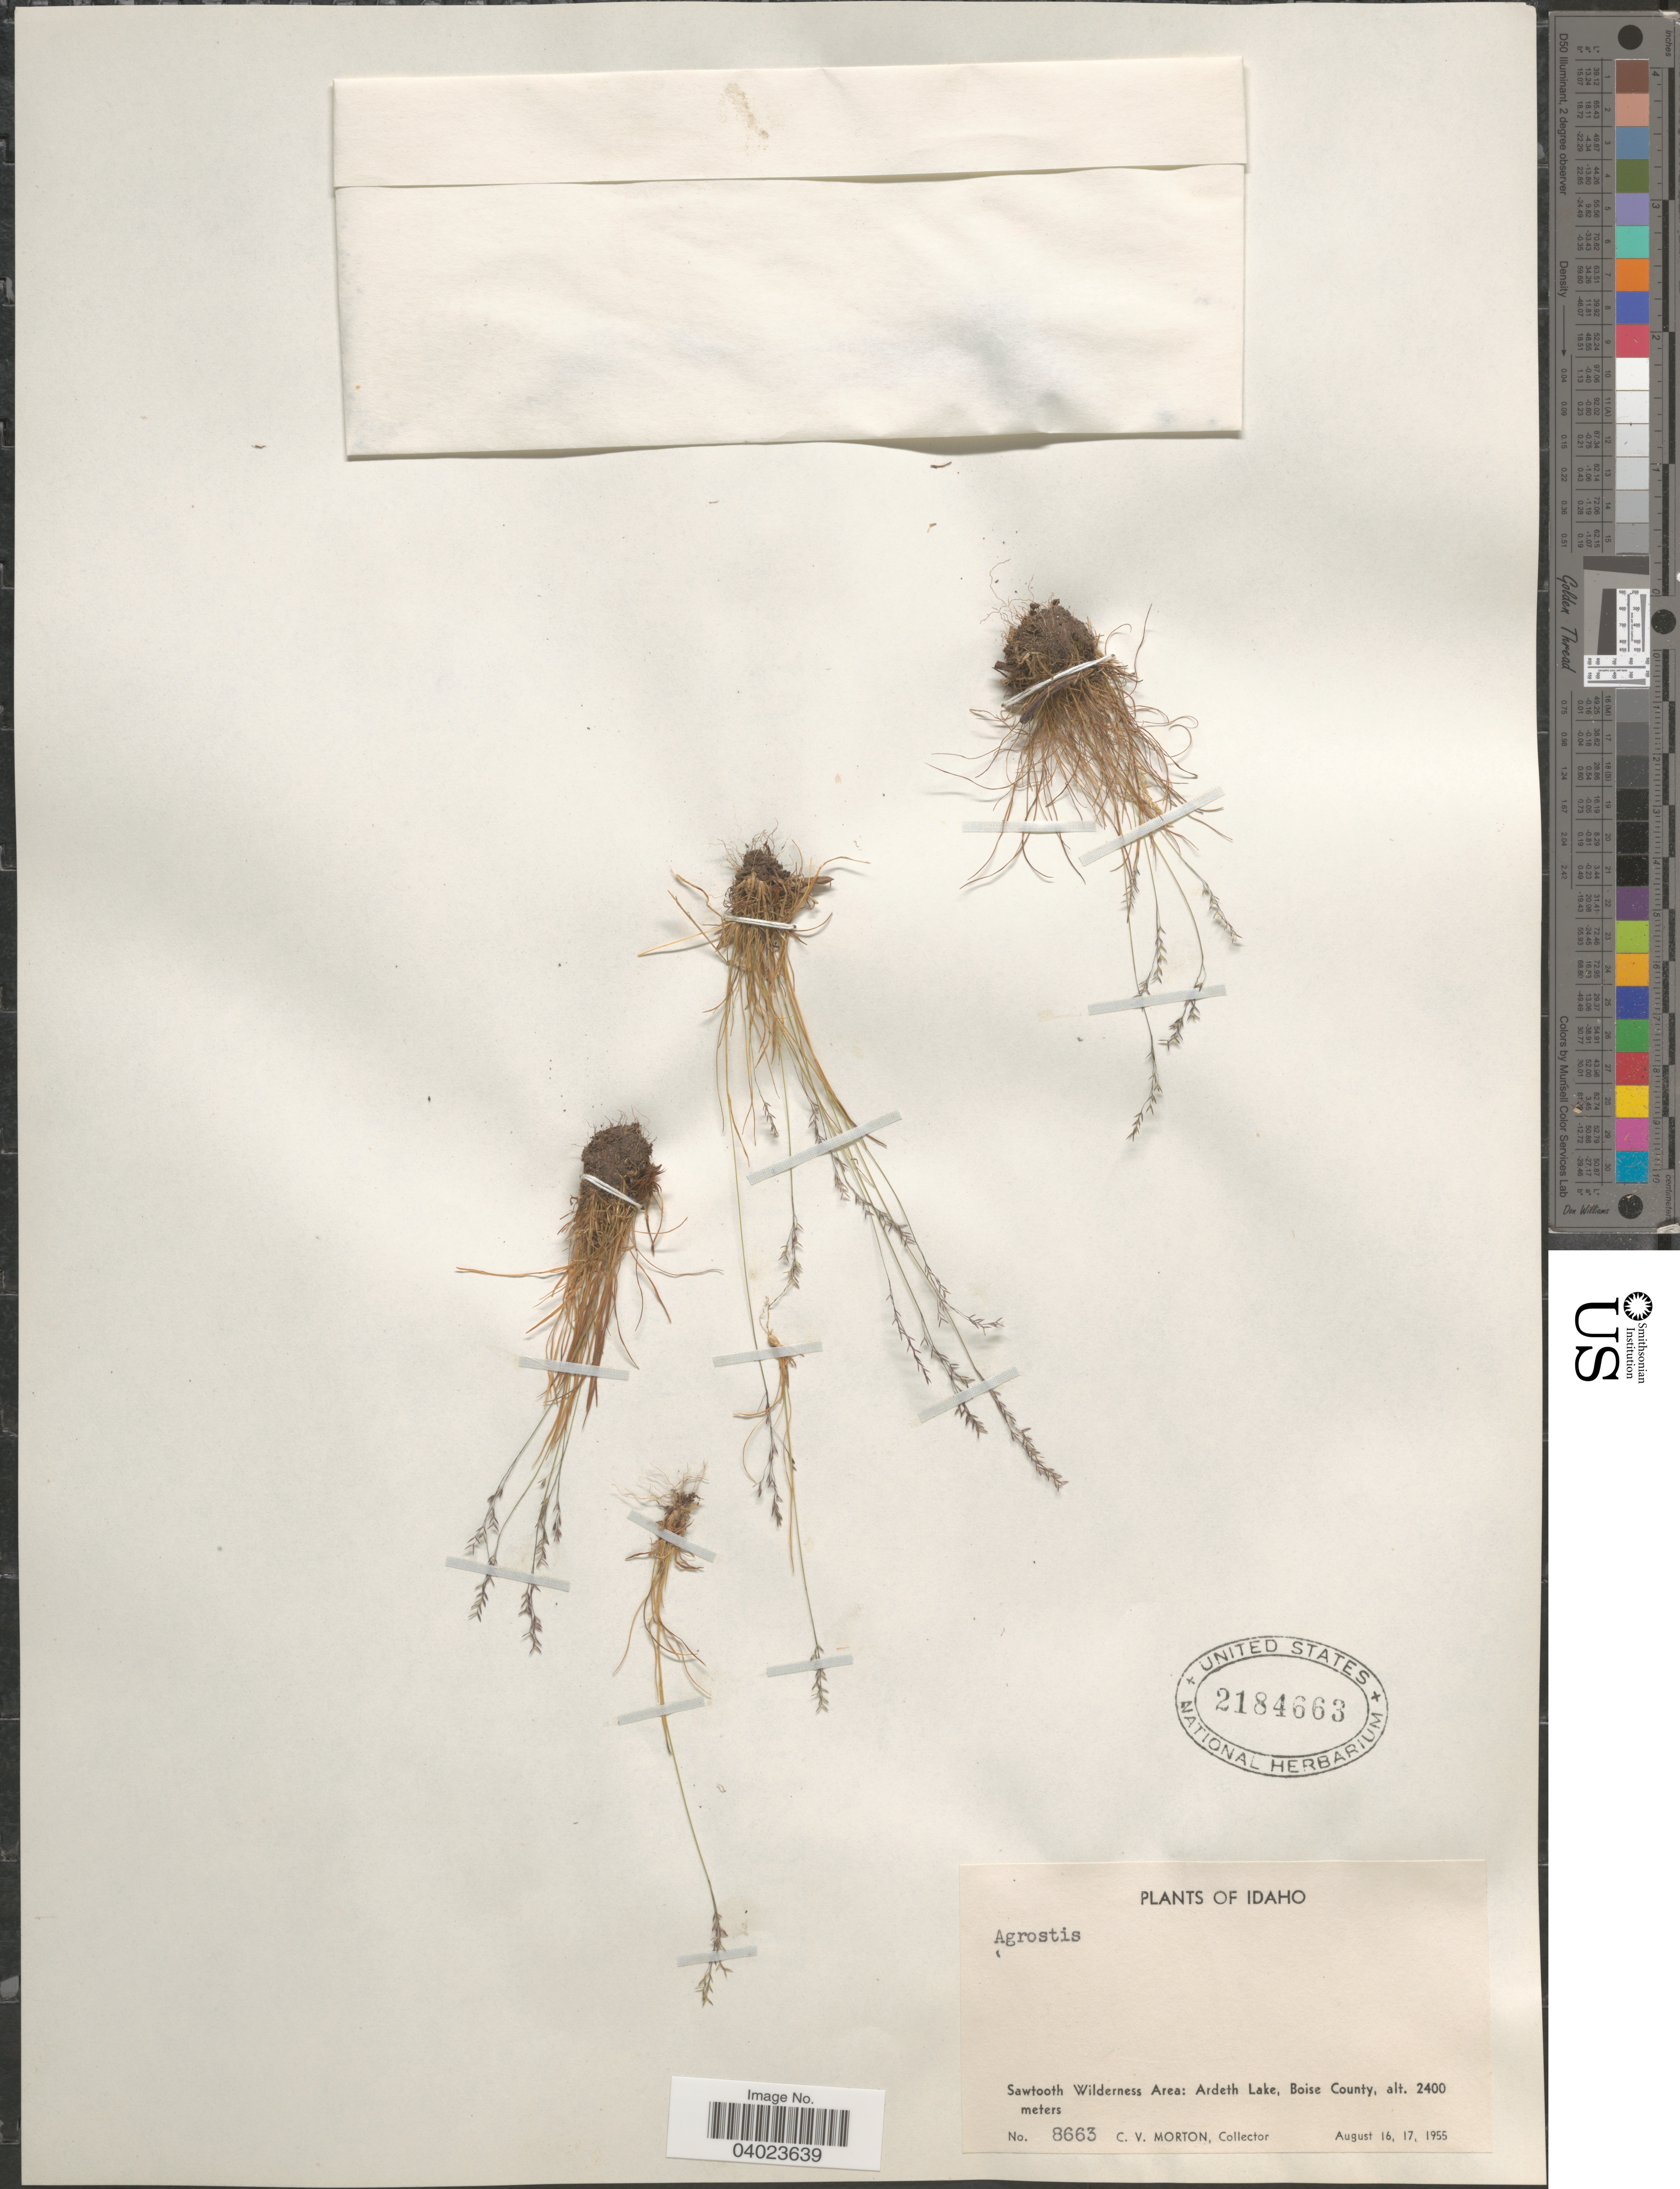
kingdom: Plantae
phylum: Tracheophyta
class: Liliopsida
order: Poales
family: Poaceae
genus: Agrostis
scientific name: Agrostis sp.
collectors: C. V. Morton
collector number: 8663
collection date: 1955-08-16/1955-08-17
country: United States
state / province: Idaho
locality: Sawtooth Wilderness Area: Ardeth Lake, Boise County.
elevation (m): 2400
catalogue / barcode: US 2184663